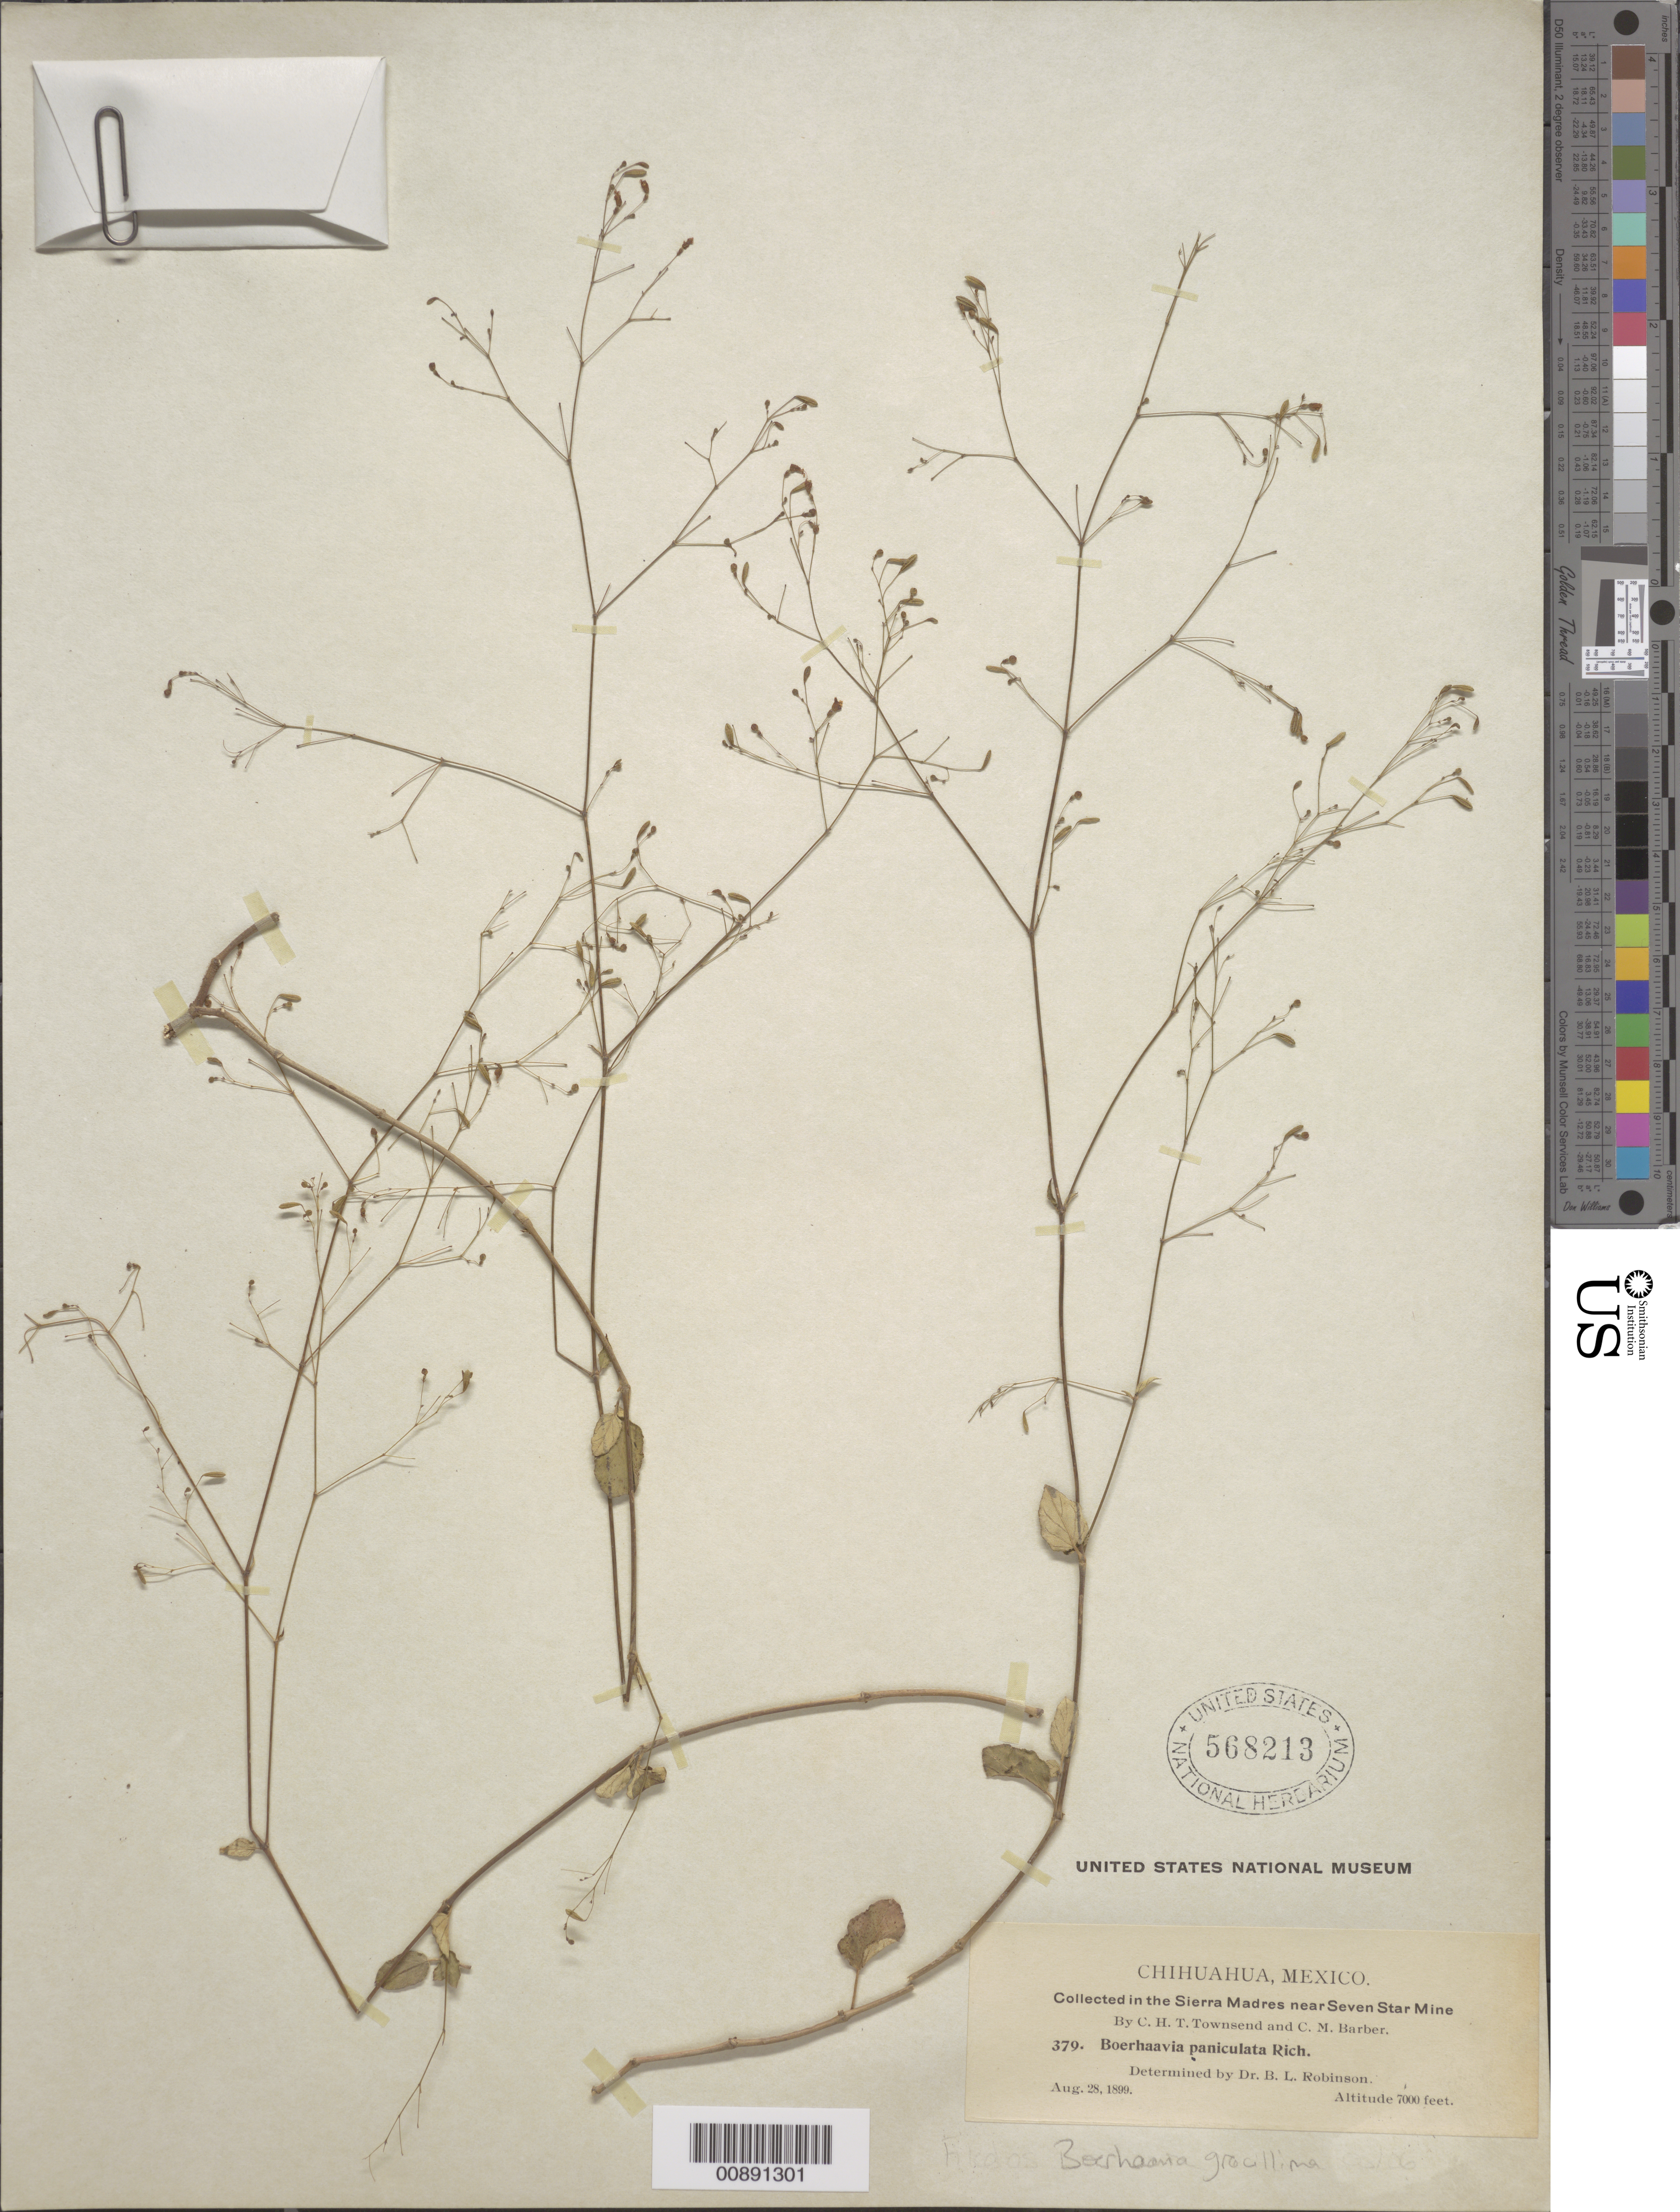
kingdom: Plantae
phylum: Tracheophyta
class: Magnoliopsida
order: Caryophyllales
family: Nyctaginaceae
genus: Boerhavia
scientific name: Boerhavia gracillima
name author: Heimerl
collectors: C. H. T. Townsend & C. Barber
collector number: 379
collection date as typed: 28 Aug 1899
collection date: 1899-08-28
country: Mexico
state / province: Chihuahua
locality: Sierra Madre near Seven Star Mine, Chihuahua.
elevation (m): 2134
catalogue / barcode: US 568213